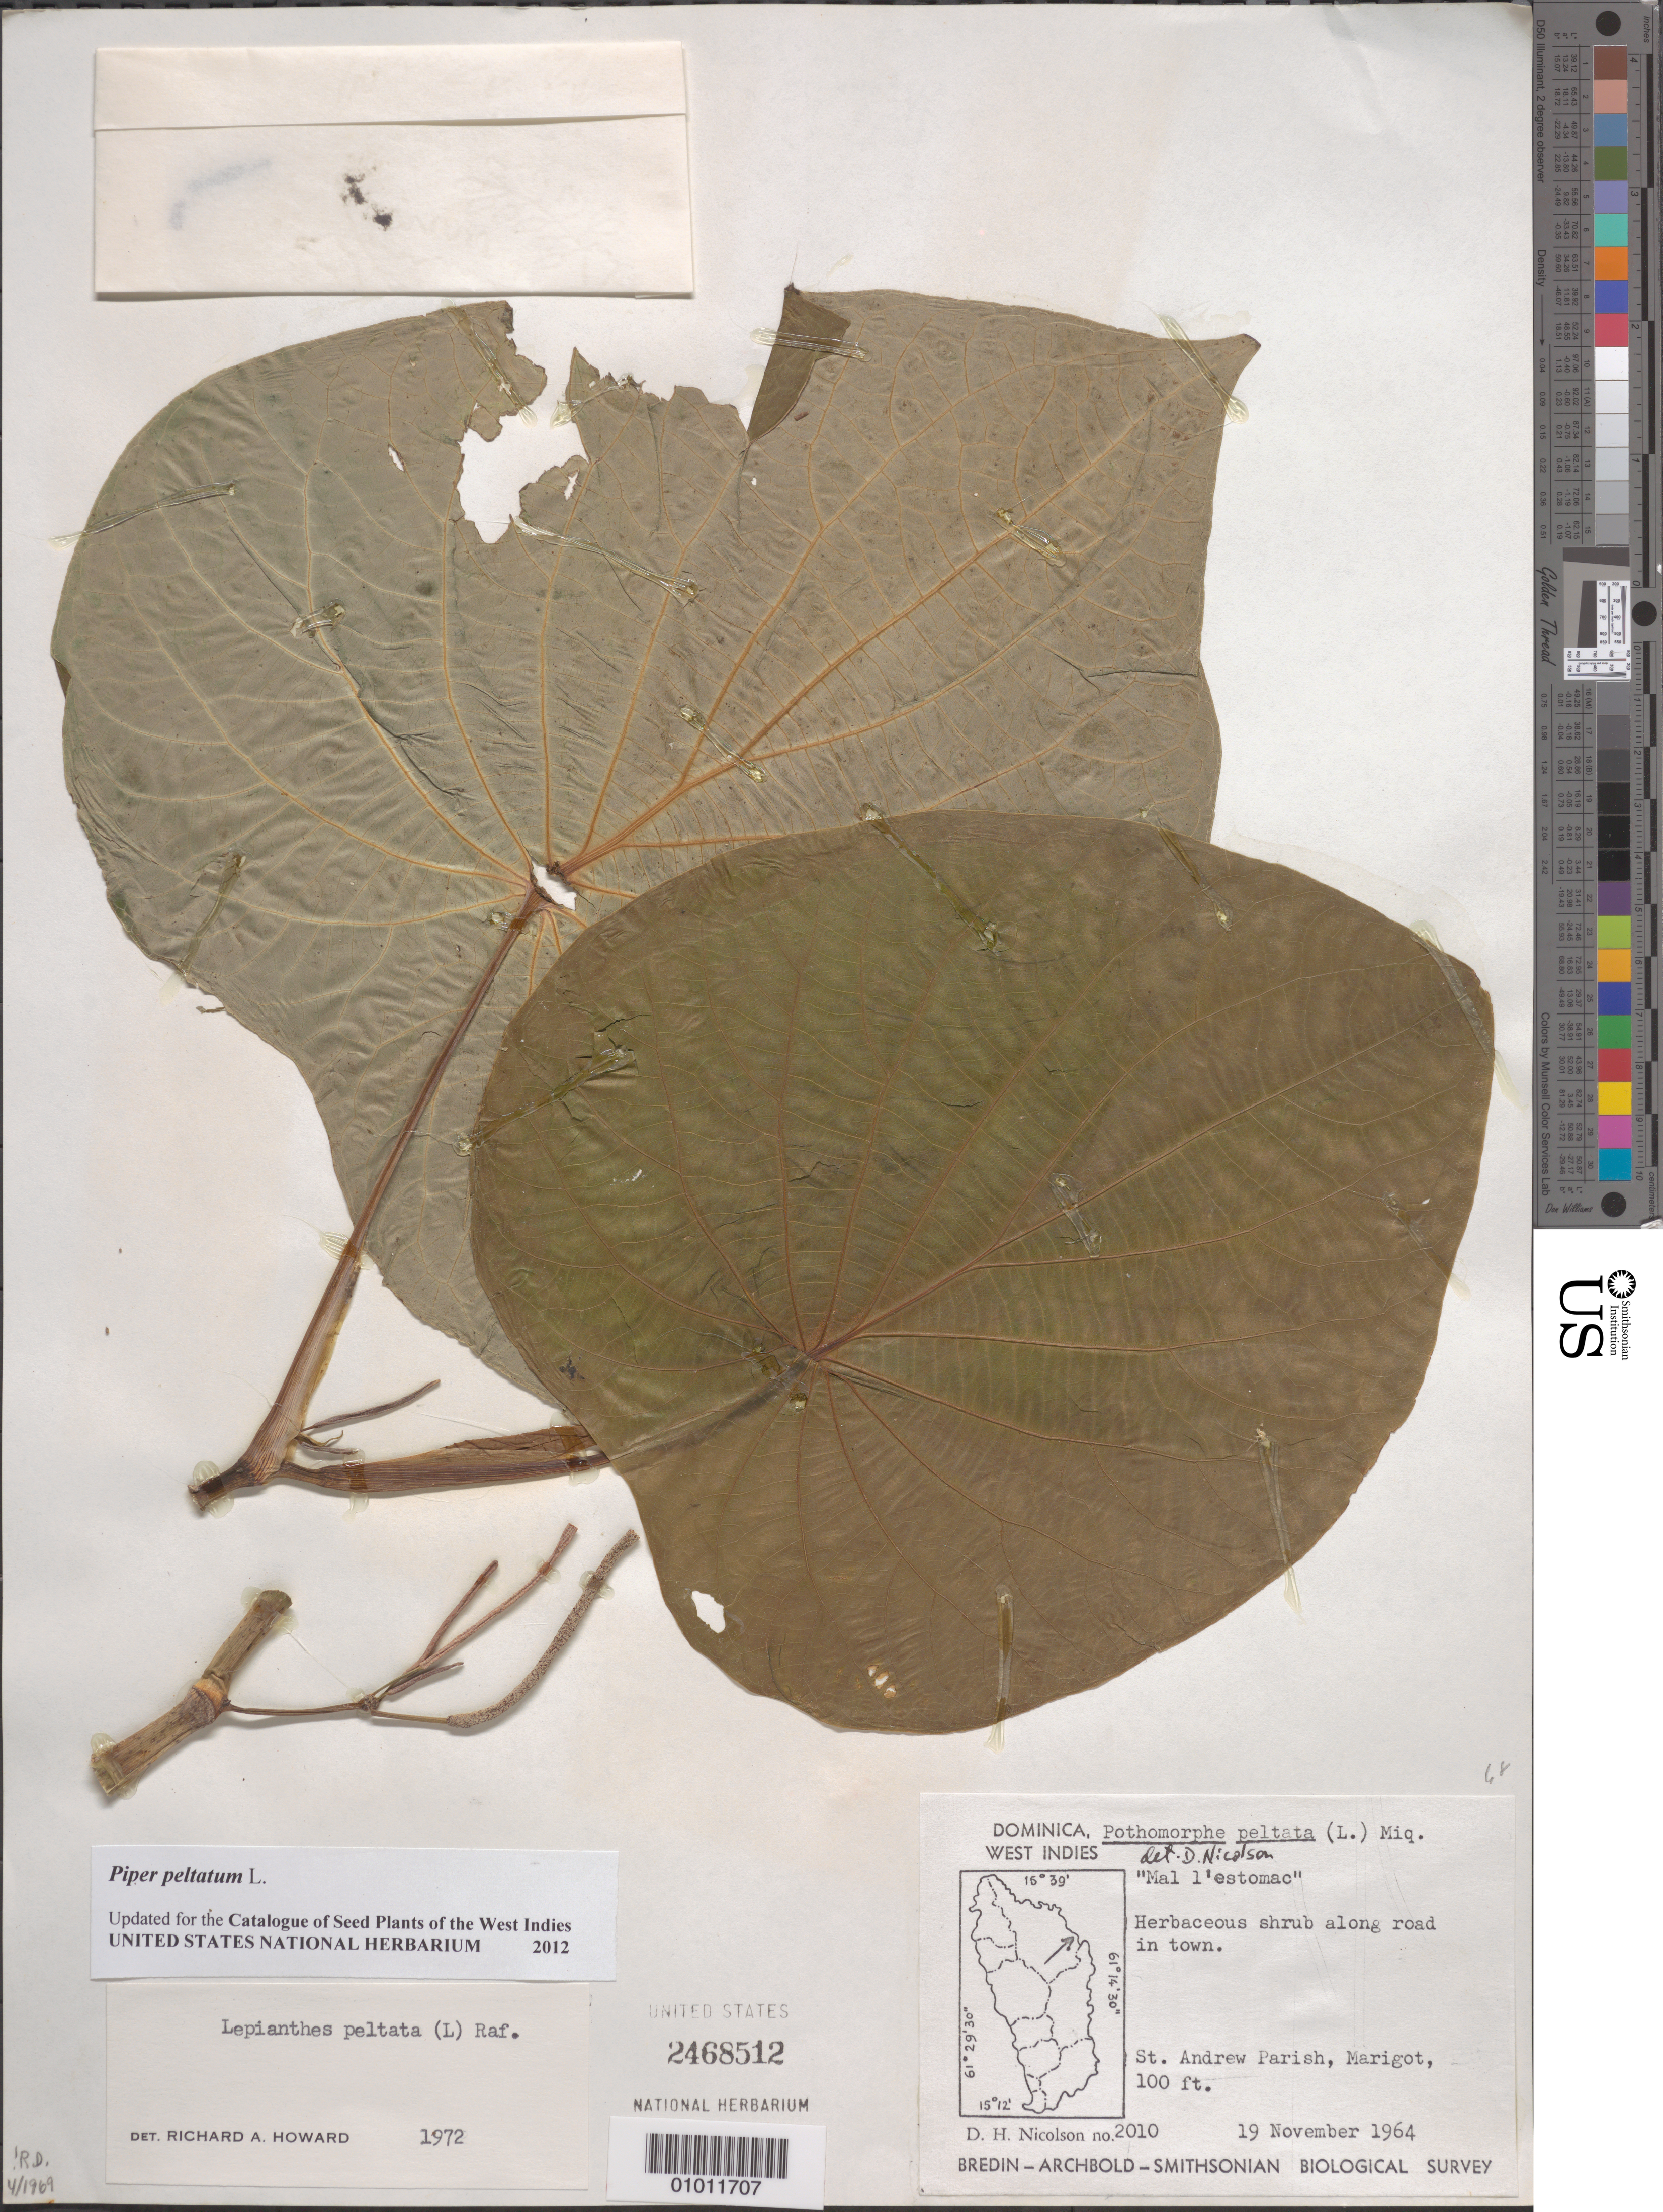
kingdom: Plantae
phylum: Tracheophyta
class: Magnoliopsida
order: Piperales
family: Piperaceae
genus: Piper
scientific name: Piper peltatum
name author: L.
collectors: D. H. Nicolson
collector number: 2010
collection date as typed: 19 Nov 1964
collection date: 1964-11-19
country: Dominica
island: Dominica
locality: St. Andrew Parish, Marigot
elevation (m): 30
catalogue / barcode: US 2468512